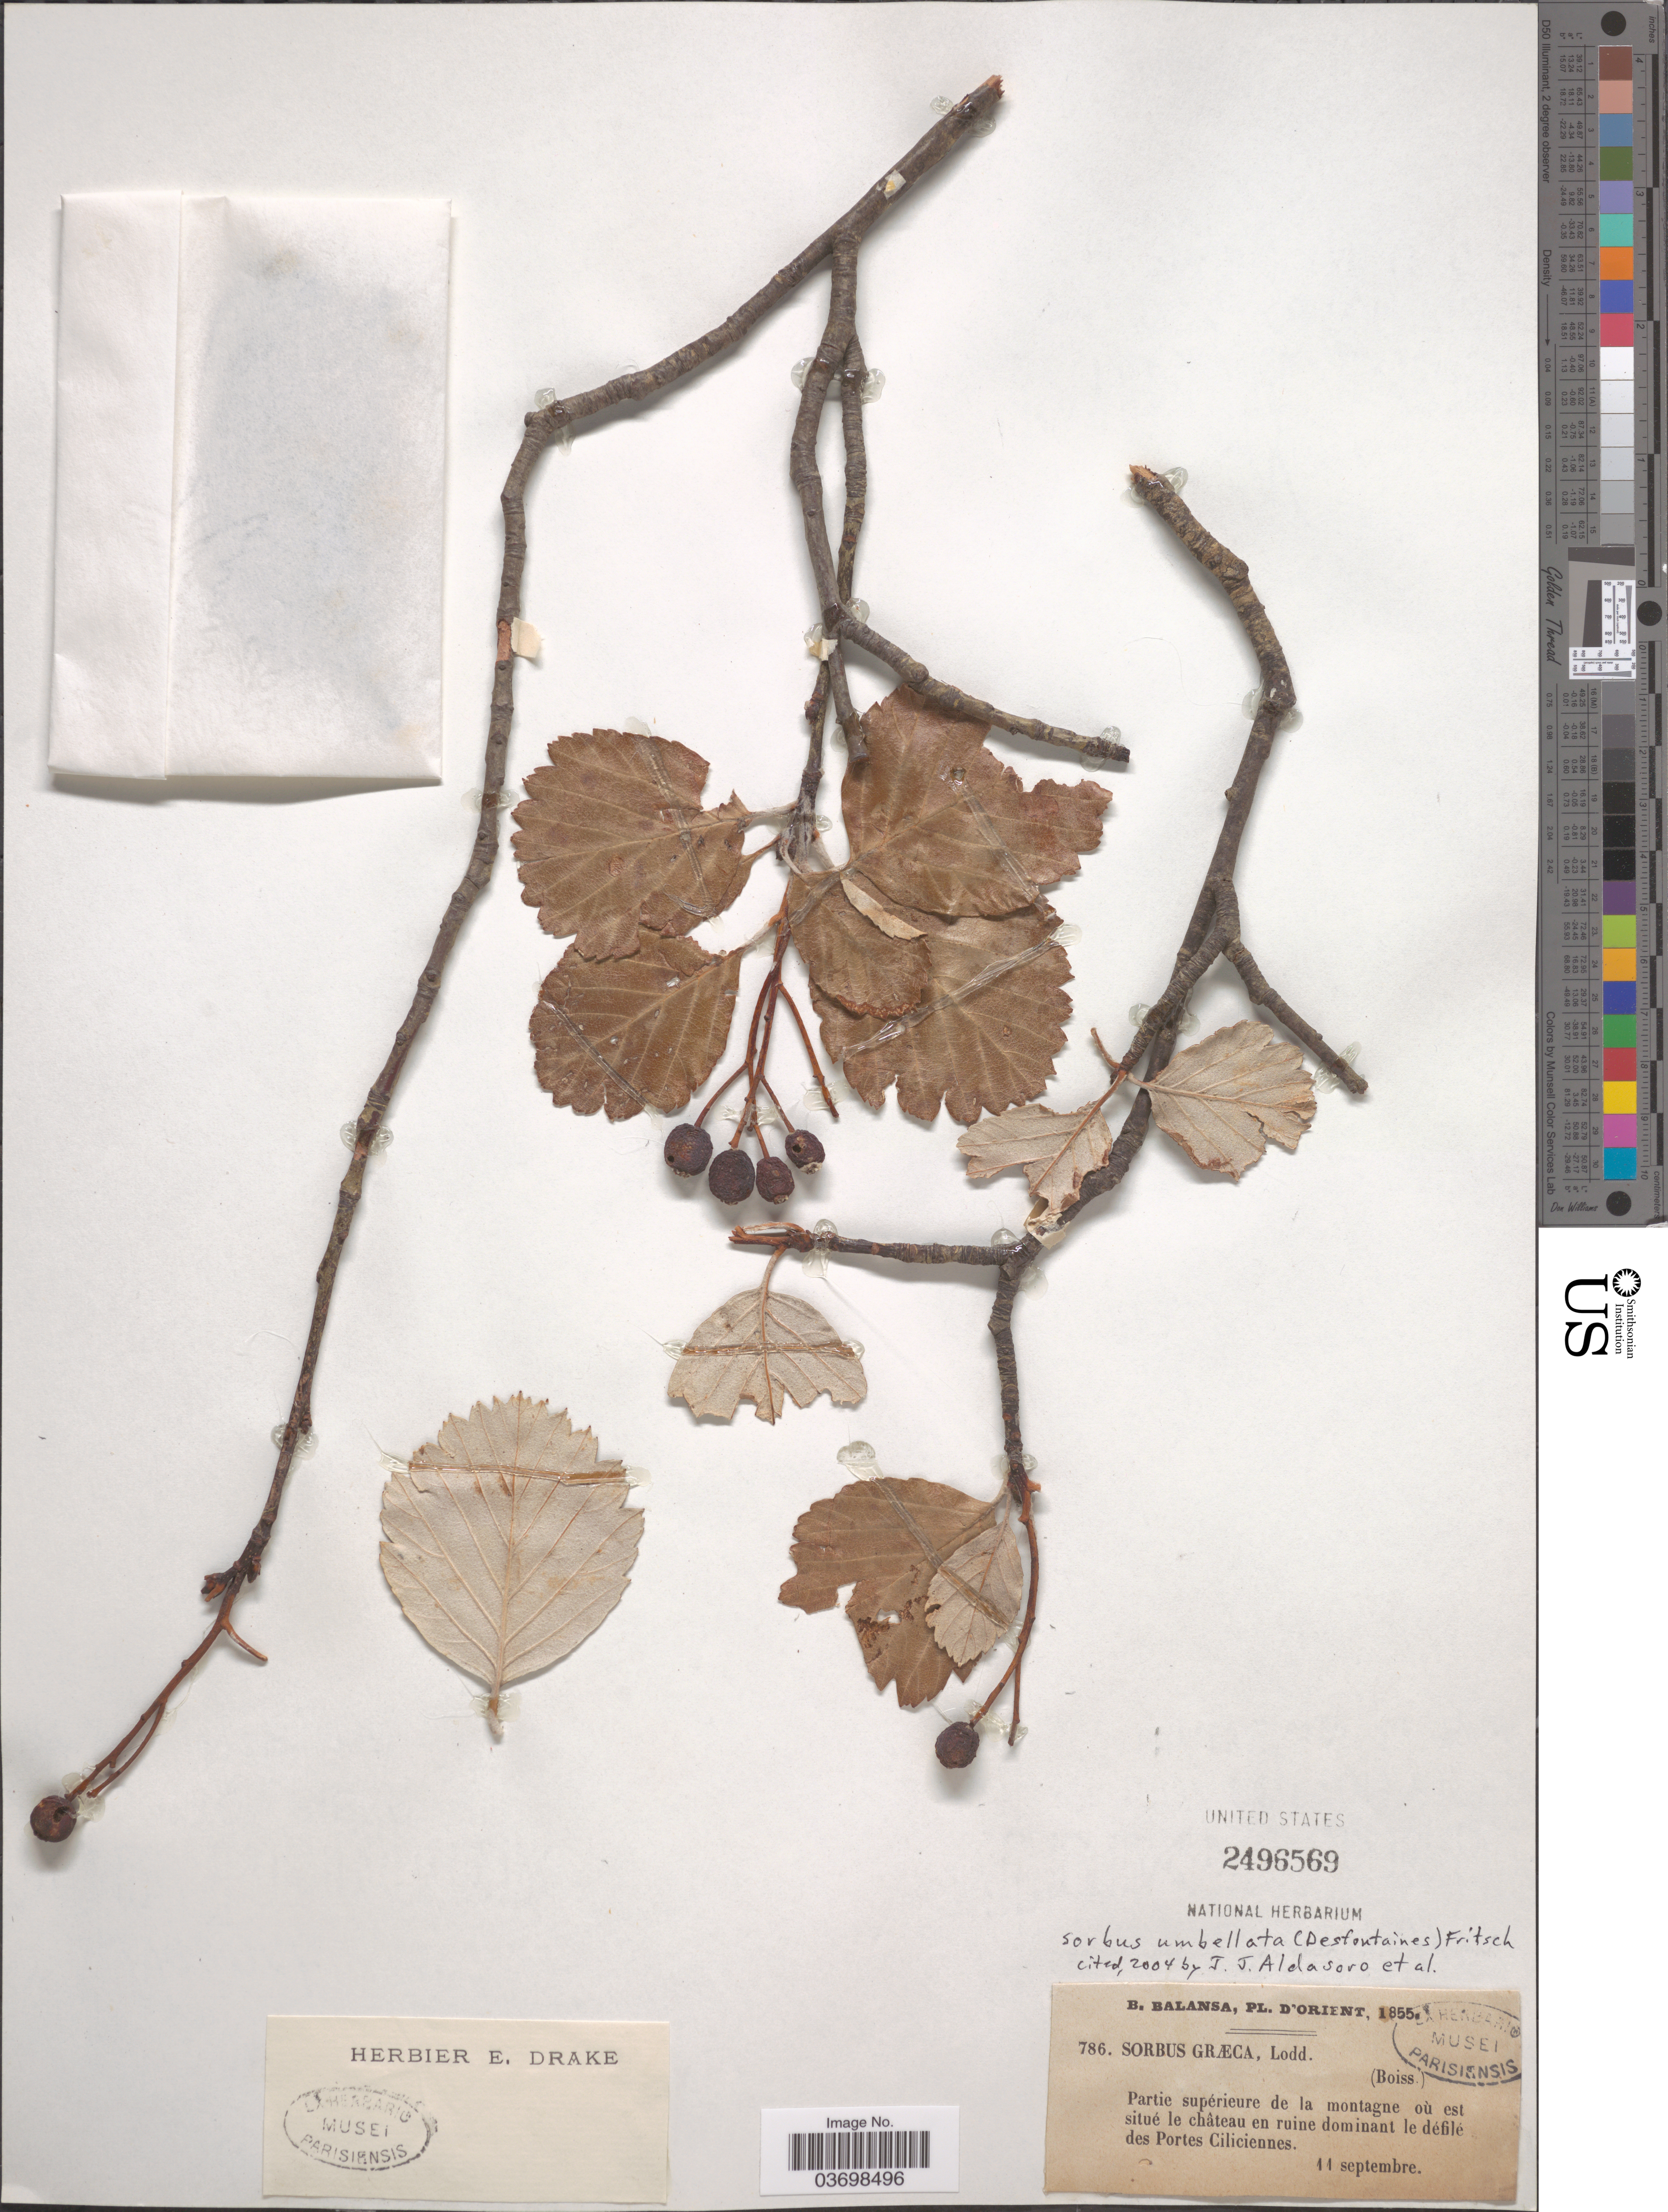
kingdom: Plantae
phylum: Tracheophyta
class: Magnoliopsida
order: Rosales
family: Rosaceae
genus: Sorbus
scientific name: Sorbus umbellata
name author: (Desf.) Fritsch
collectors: B. Balansa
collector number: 786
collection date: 1855-09-11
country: Turkey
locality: D'Orient. Partie supérieure de la montagne où est situé la château en ruine dominant le défilé des Portes Ciliciennes.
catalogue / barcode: US 2496569